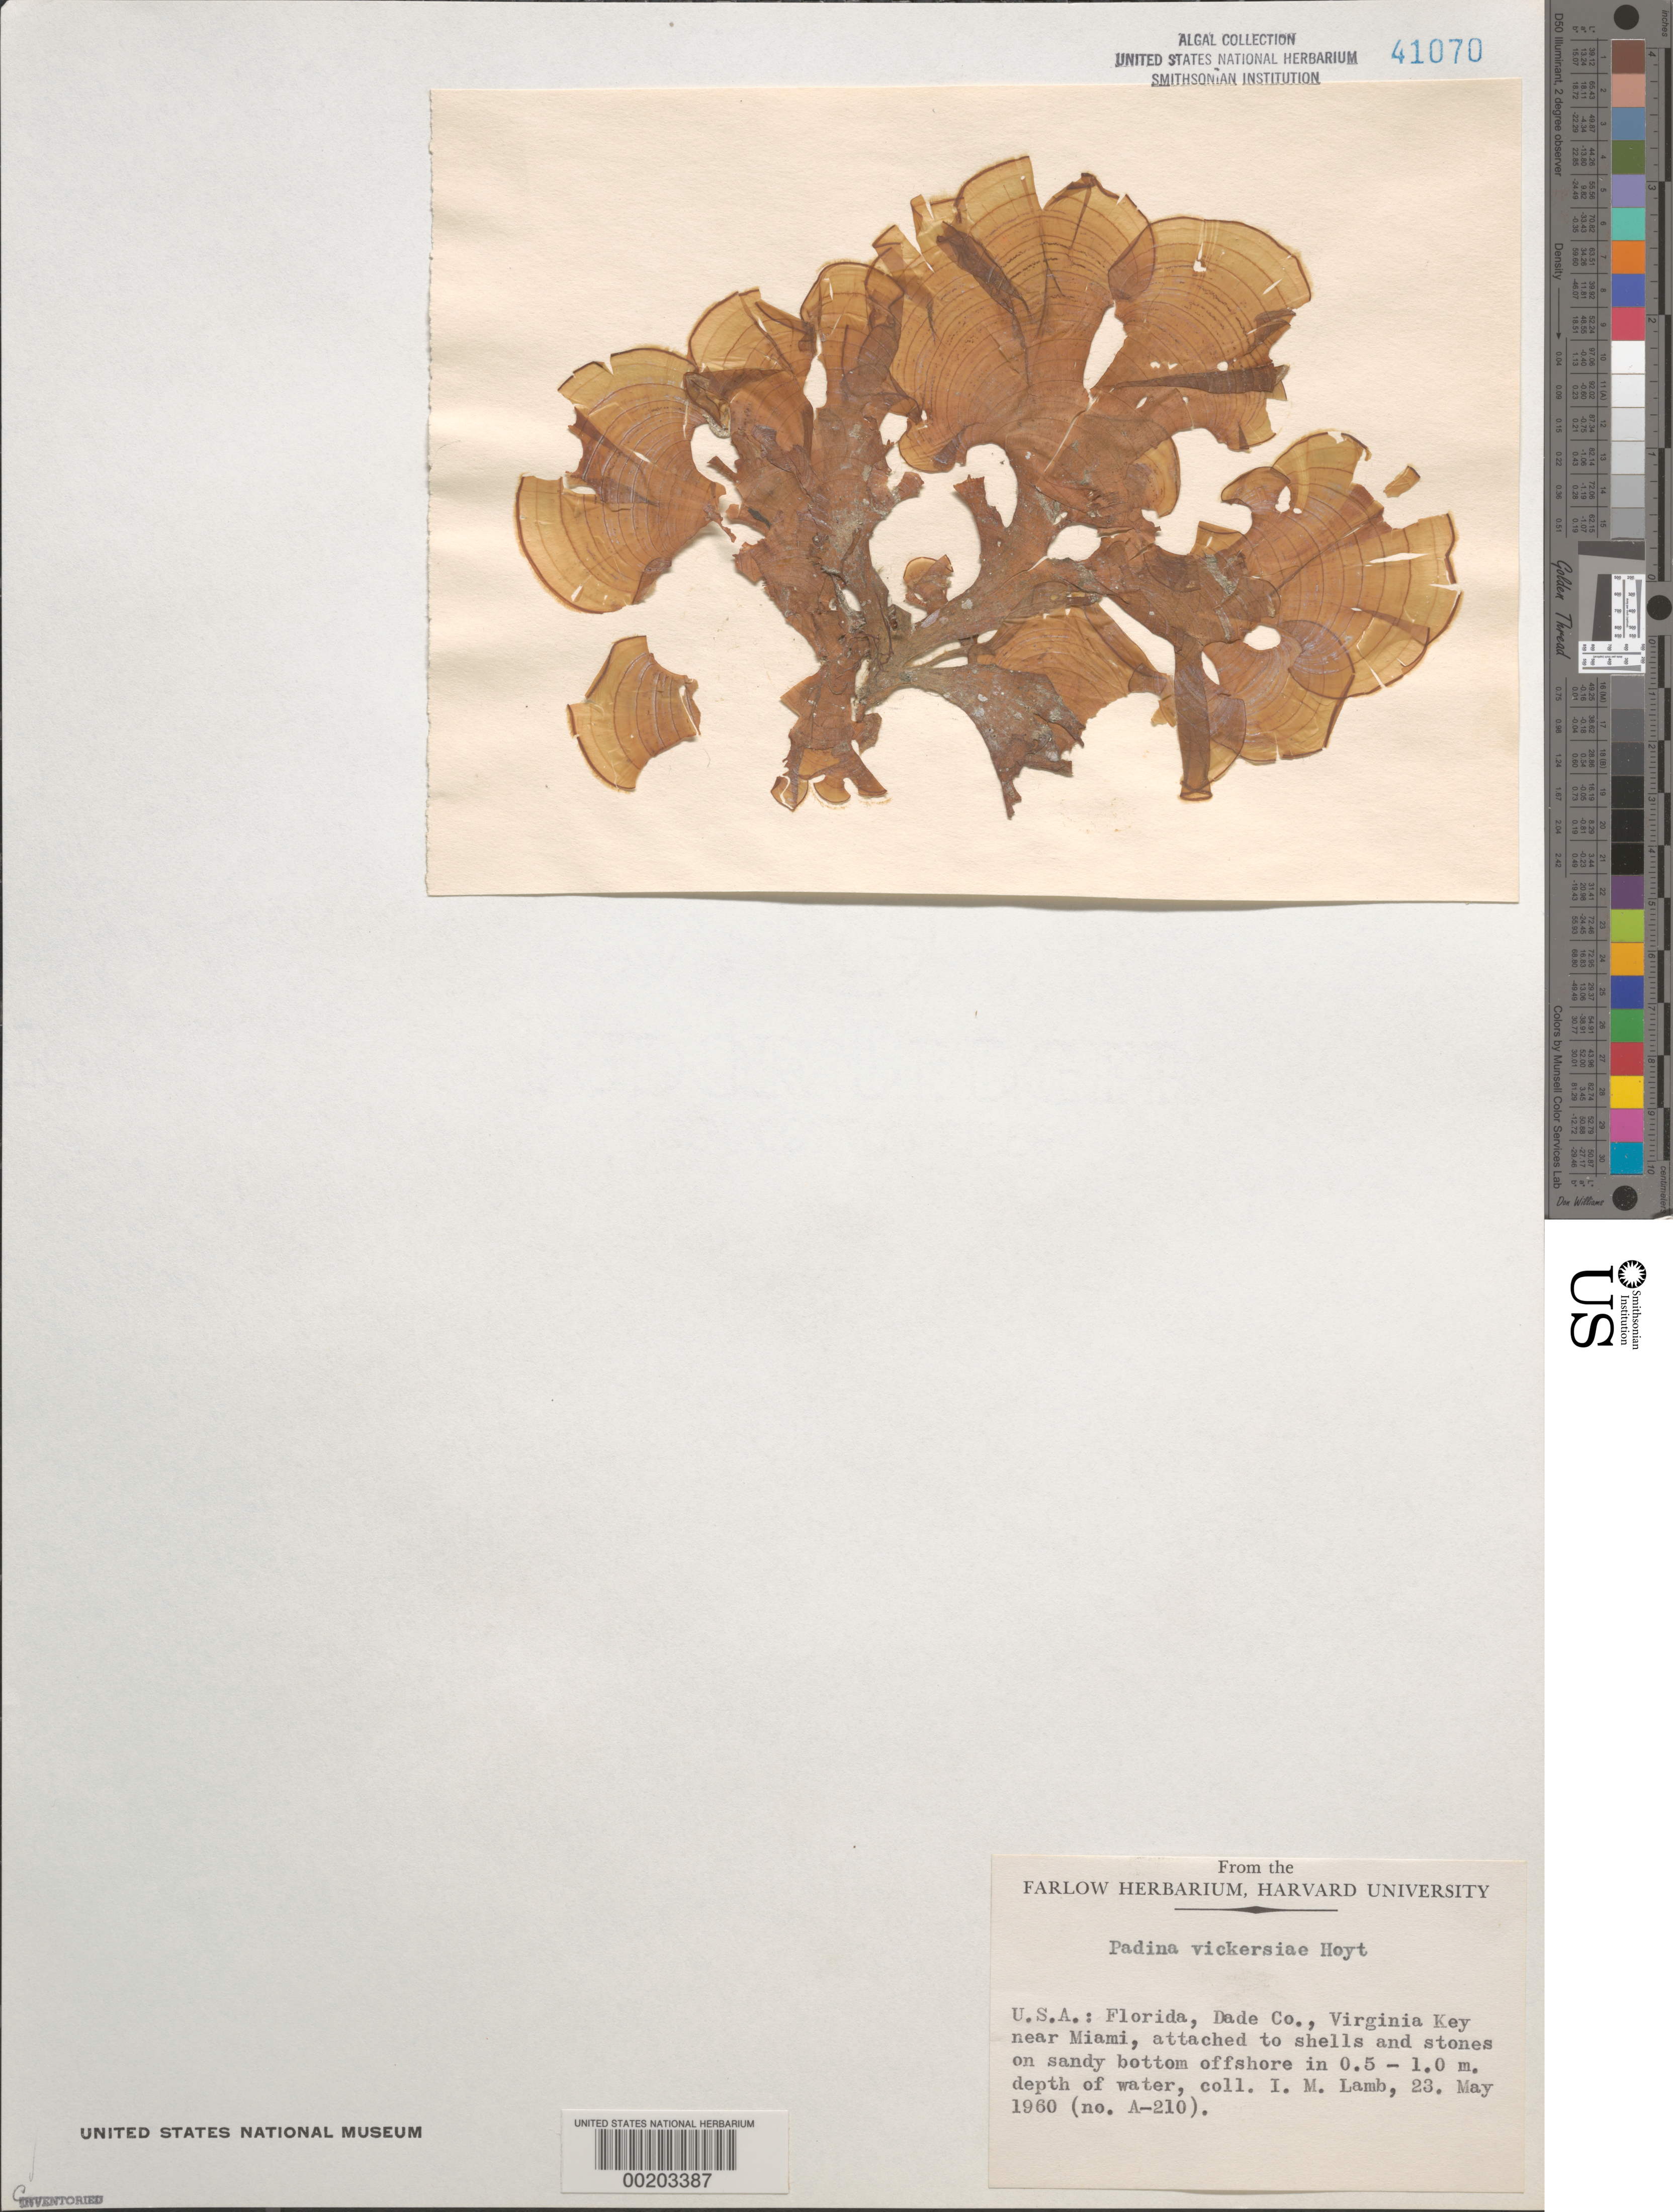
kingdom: Chromista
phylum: Ochrophyta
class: Phaeophyceae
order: Dictyotales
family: Dictyotaceae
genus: Padina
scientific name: Padina gymnospora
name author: (Kütz.) O.G. Sond.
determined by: Algae name updating Project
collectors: I. M. Lamb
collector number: A-210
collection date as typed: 23 May 1960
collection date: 1960-05-23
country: United States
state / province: Florida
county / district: Miami-Dade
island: Virginia Key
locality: Near Miami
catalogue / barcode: US 41070